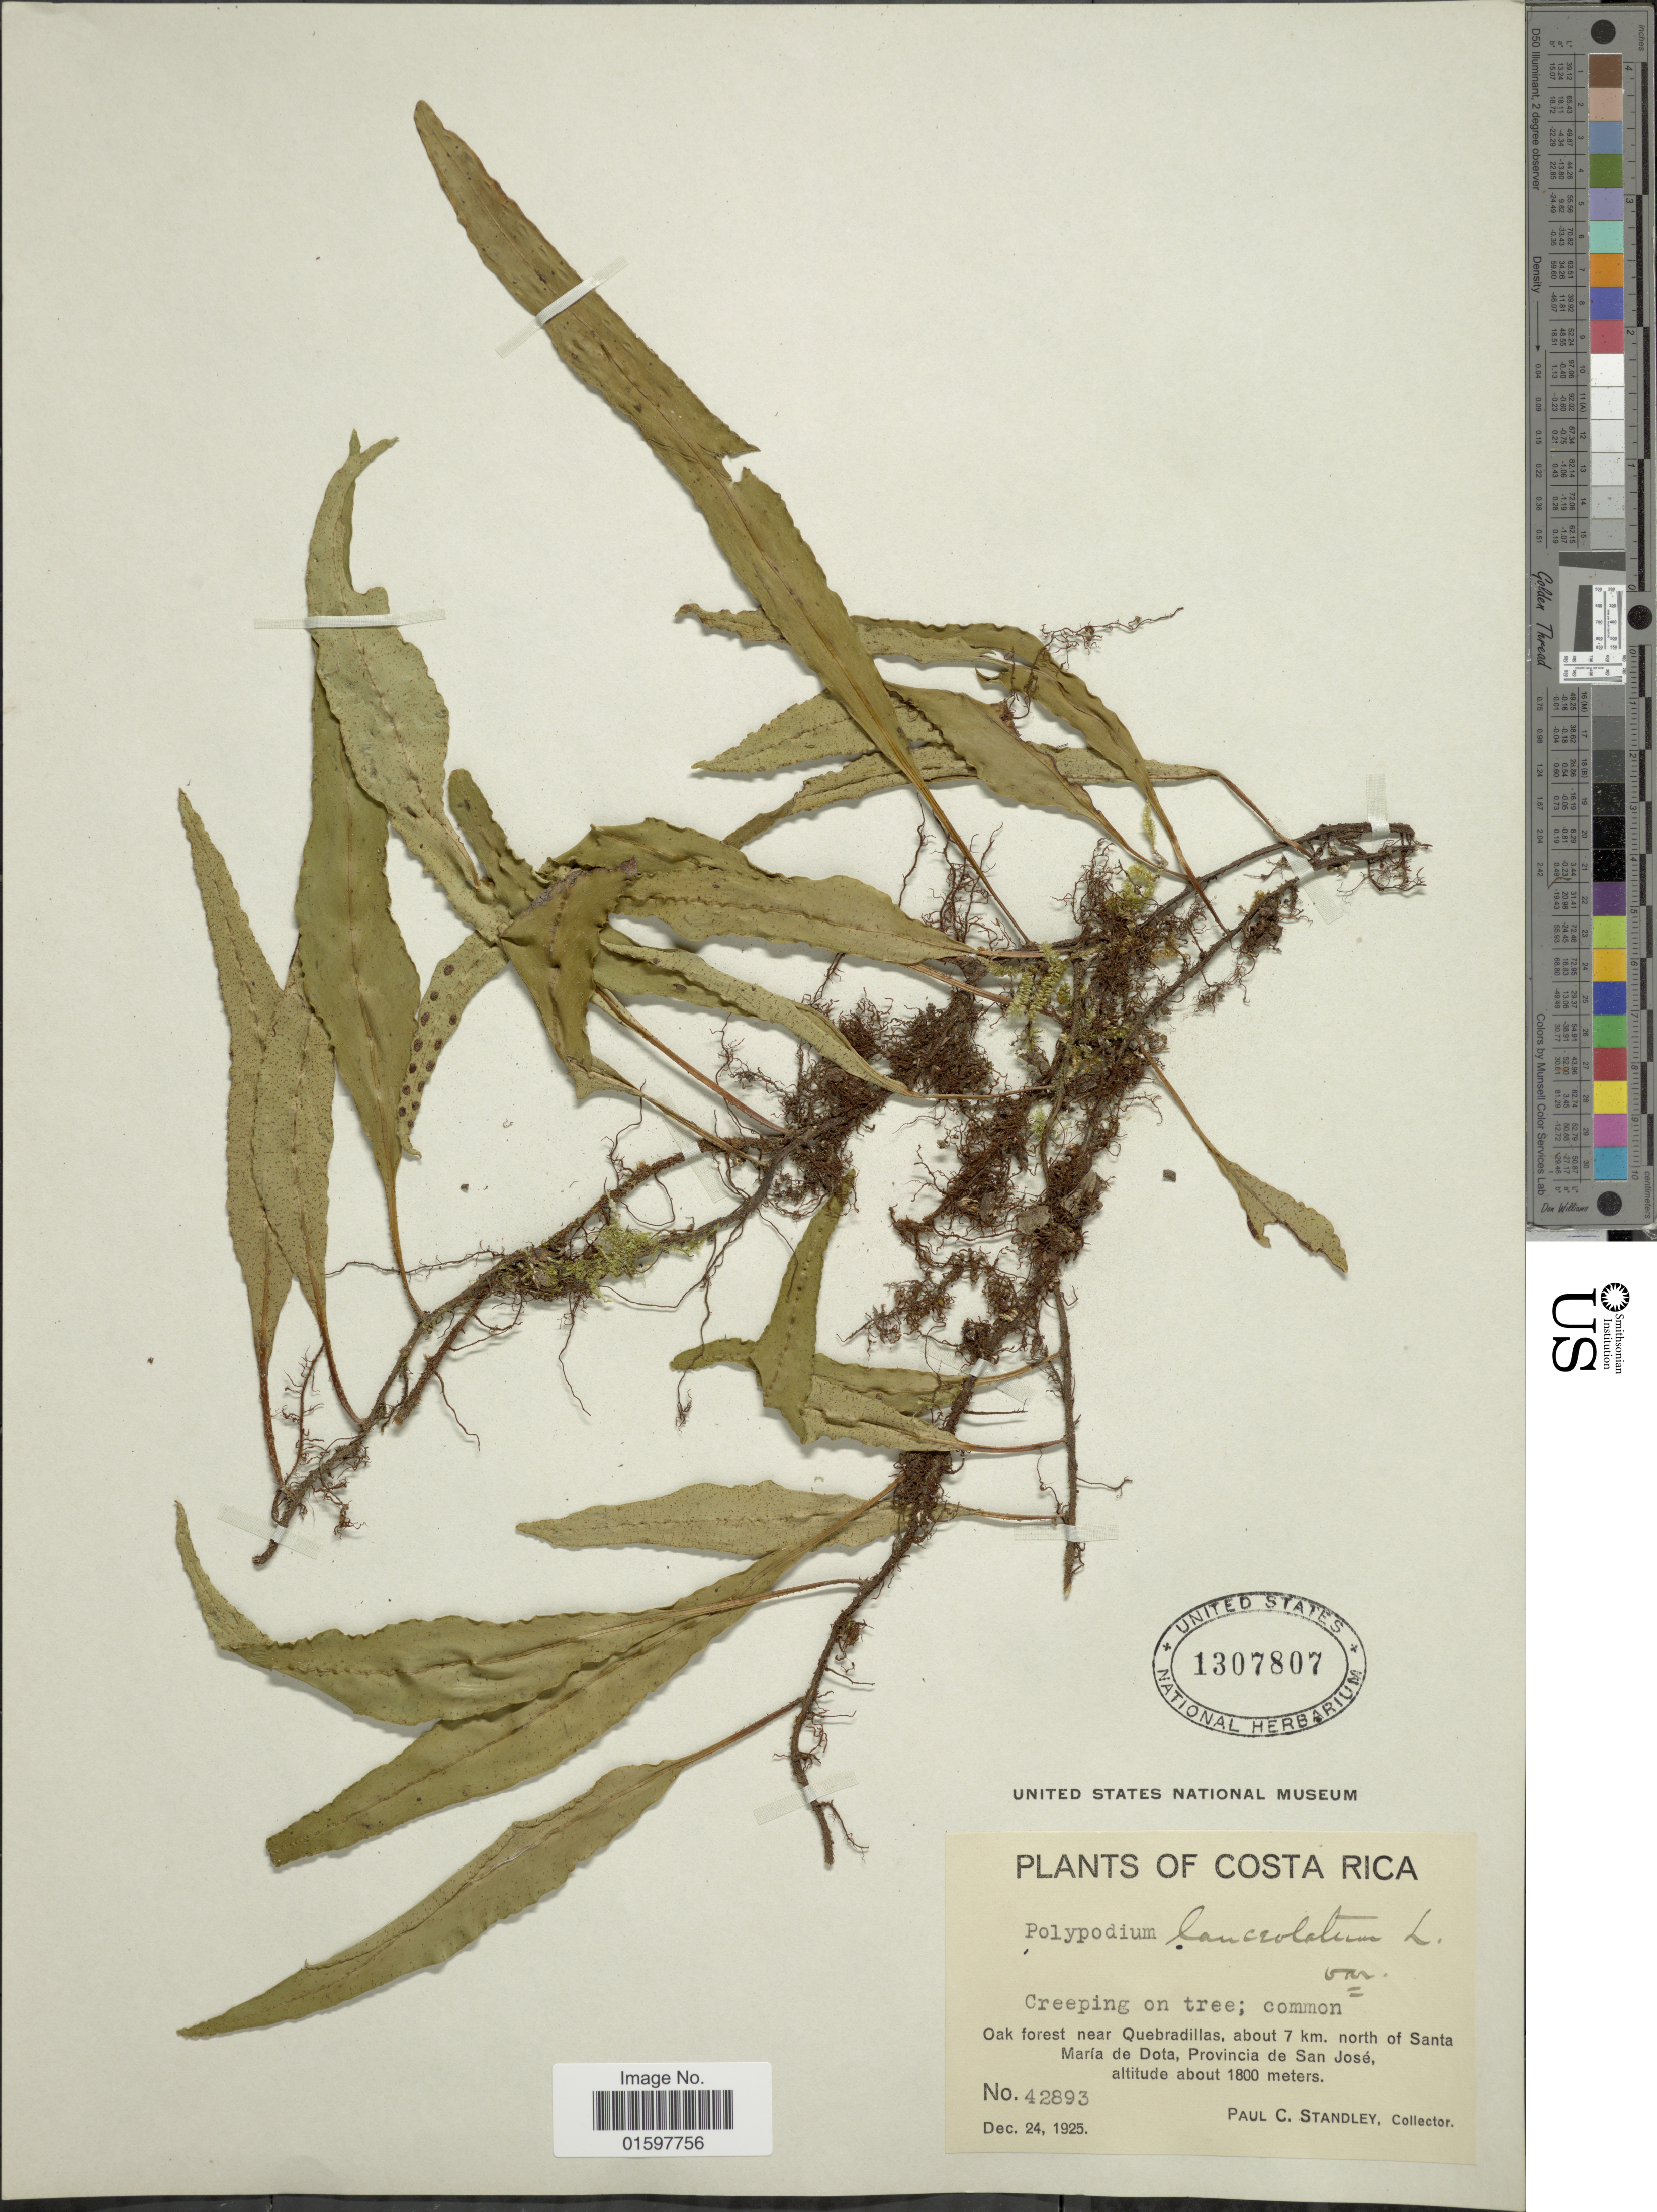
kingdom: Plantae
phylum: Tracheophyta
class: Polypodiopsida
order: Polypodiales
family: Polypodiaceae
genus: Pleopeltis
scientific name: Pleopeltis macrocarpa var. complanata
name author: (Weath.) Lellinger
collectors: P. C. Standley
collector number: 42893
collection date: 1925-12-24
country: Costa Rica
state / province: San José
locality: Oak forest near Quebradillas, about 7 km. north of Santa Maria de Dota.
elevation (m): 1800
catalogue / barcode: US 1307807